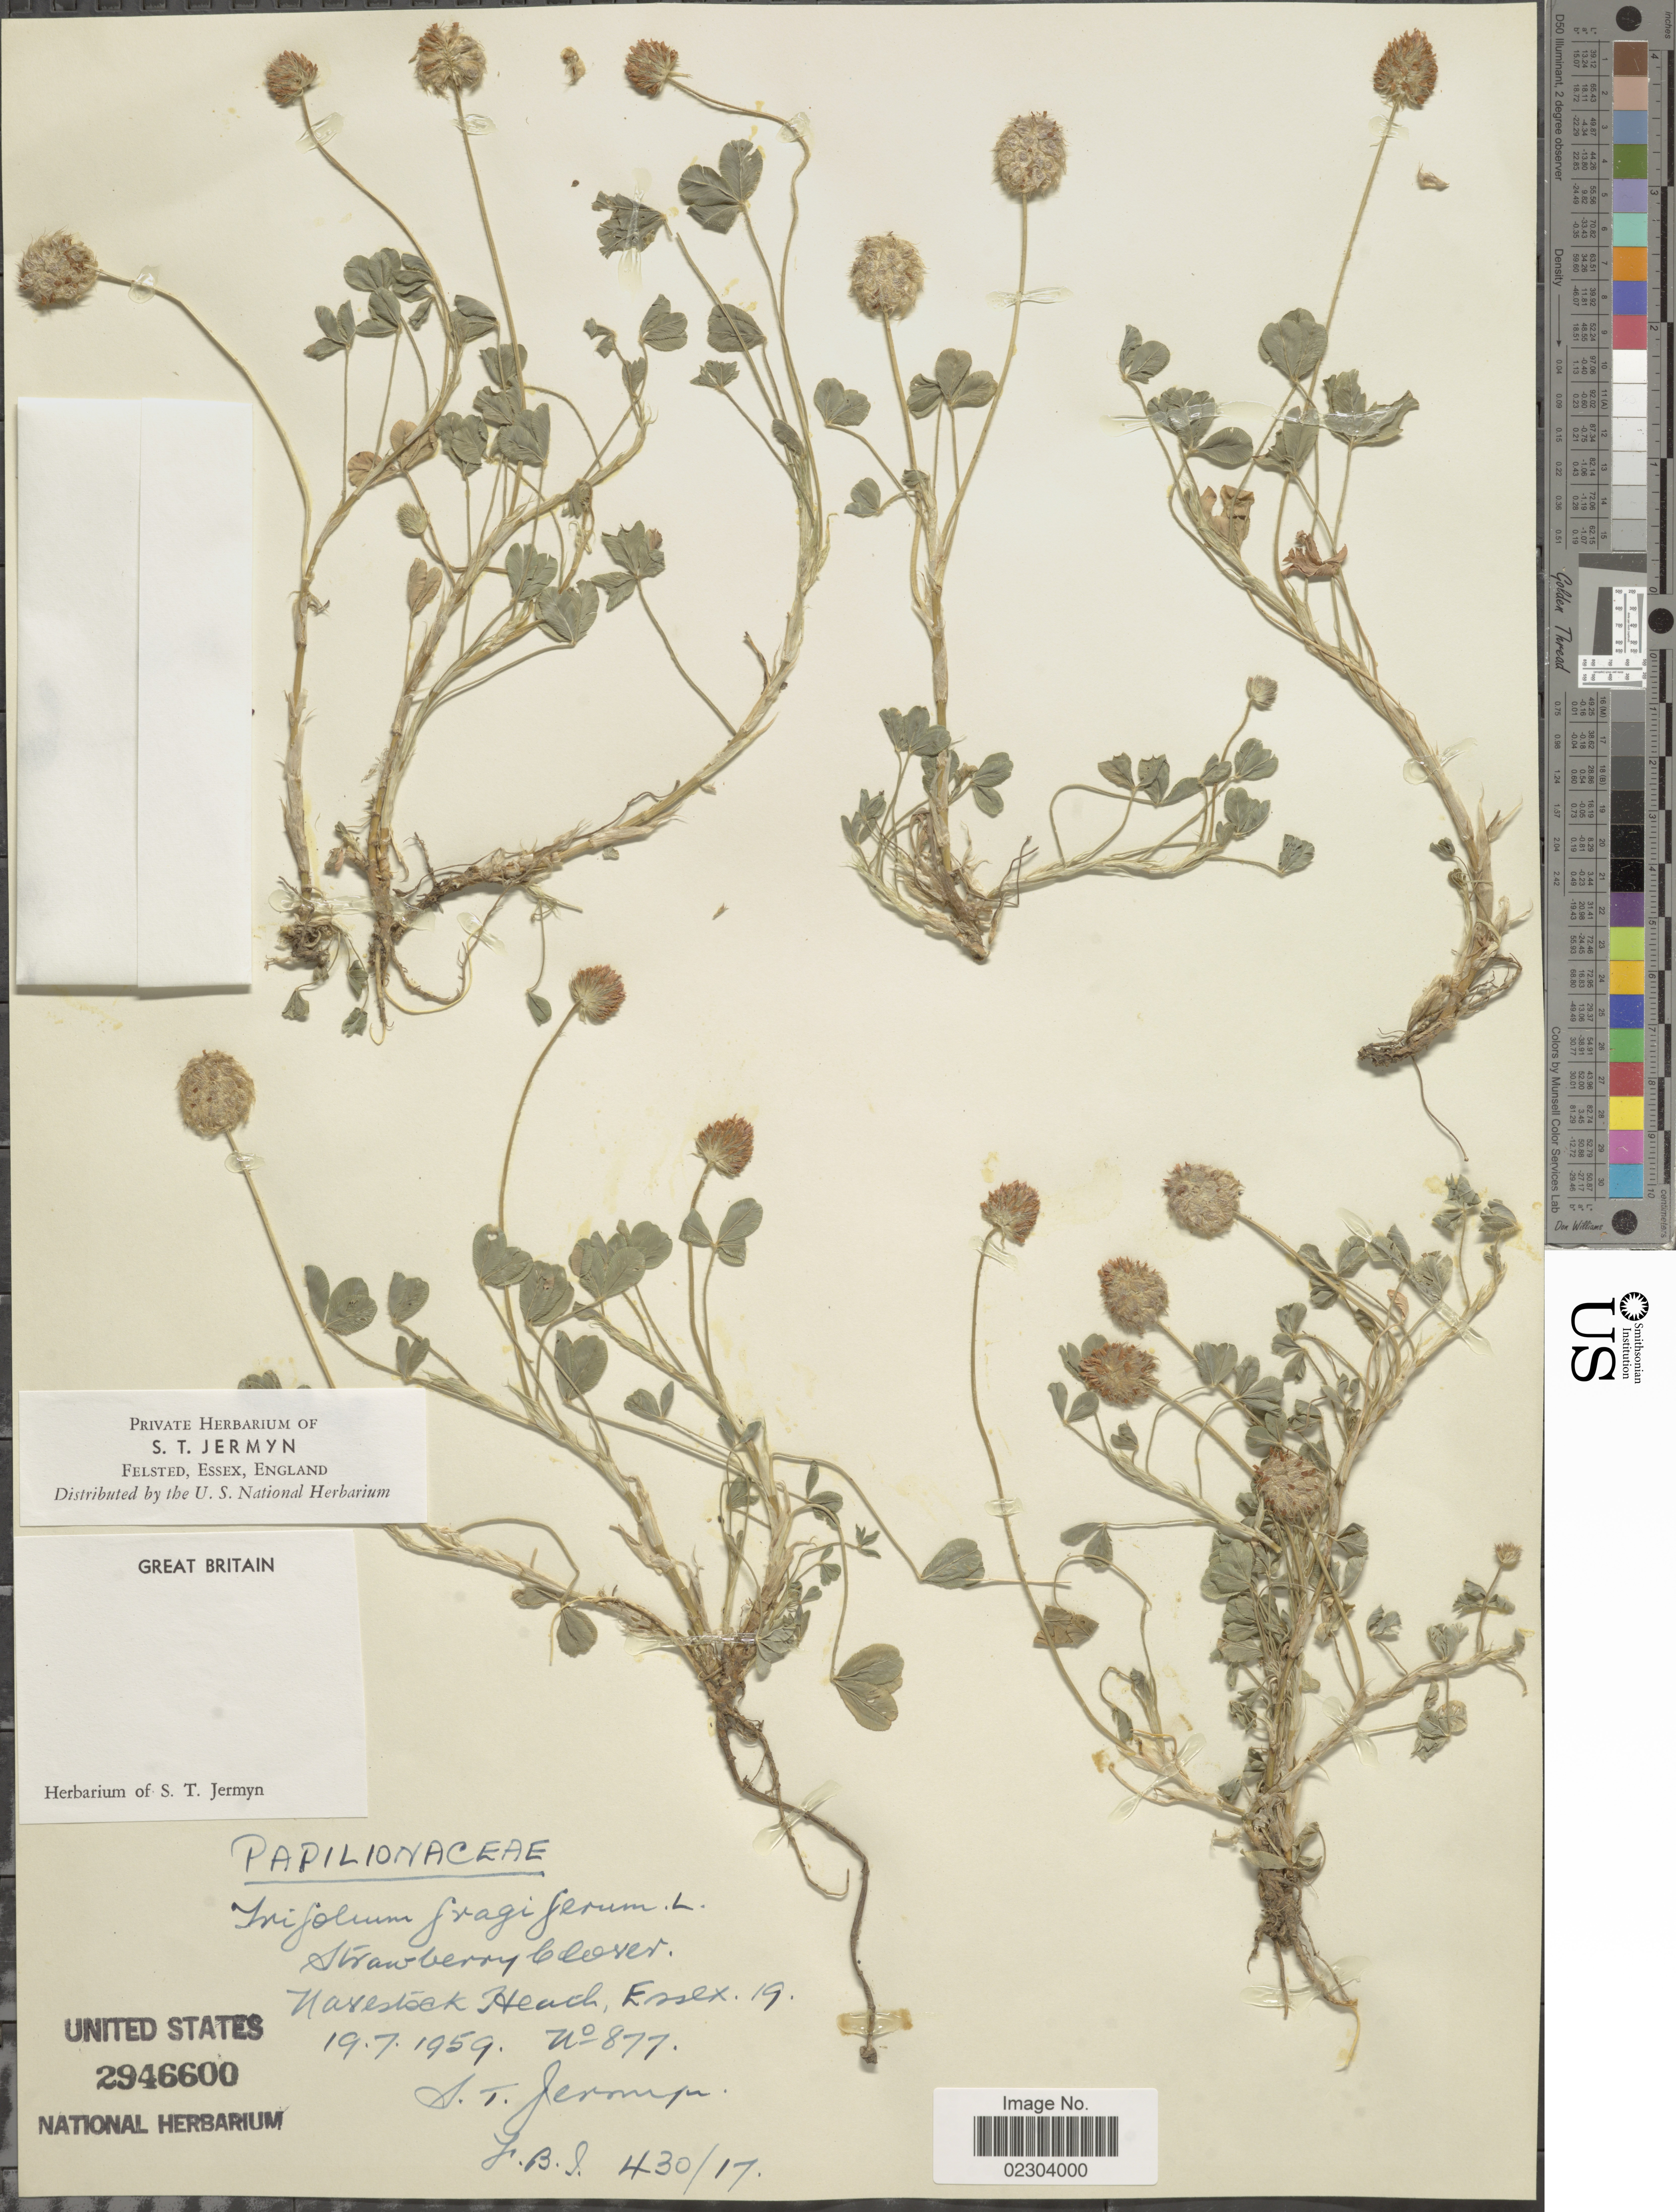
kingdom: Plantae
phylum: Tracheophyta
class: Magnoliopsida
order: Fabales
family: Fabaceae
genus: Trifolium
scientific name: Trifolium fragiferum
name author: L.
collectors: S. Jermyn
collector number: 877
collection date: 1959-07-19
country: United Kingdom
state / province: England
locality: Great Britain, Strawberrt Clover, Narestock Heath, Essex. 19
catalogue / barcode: US 2946600